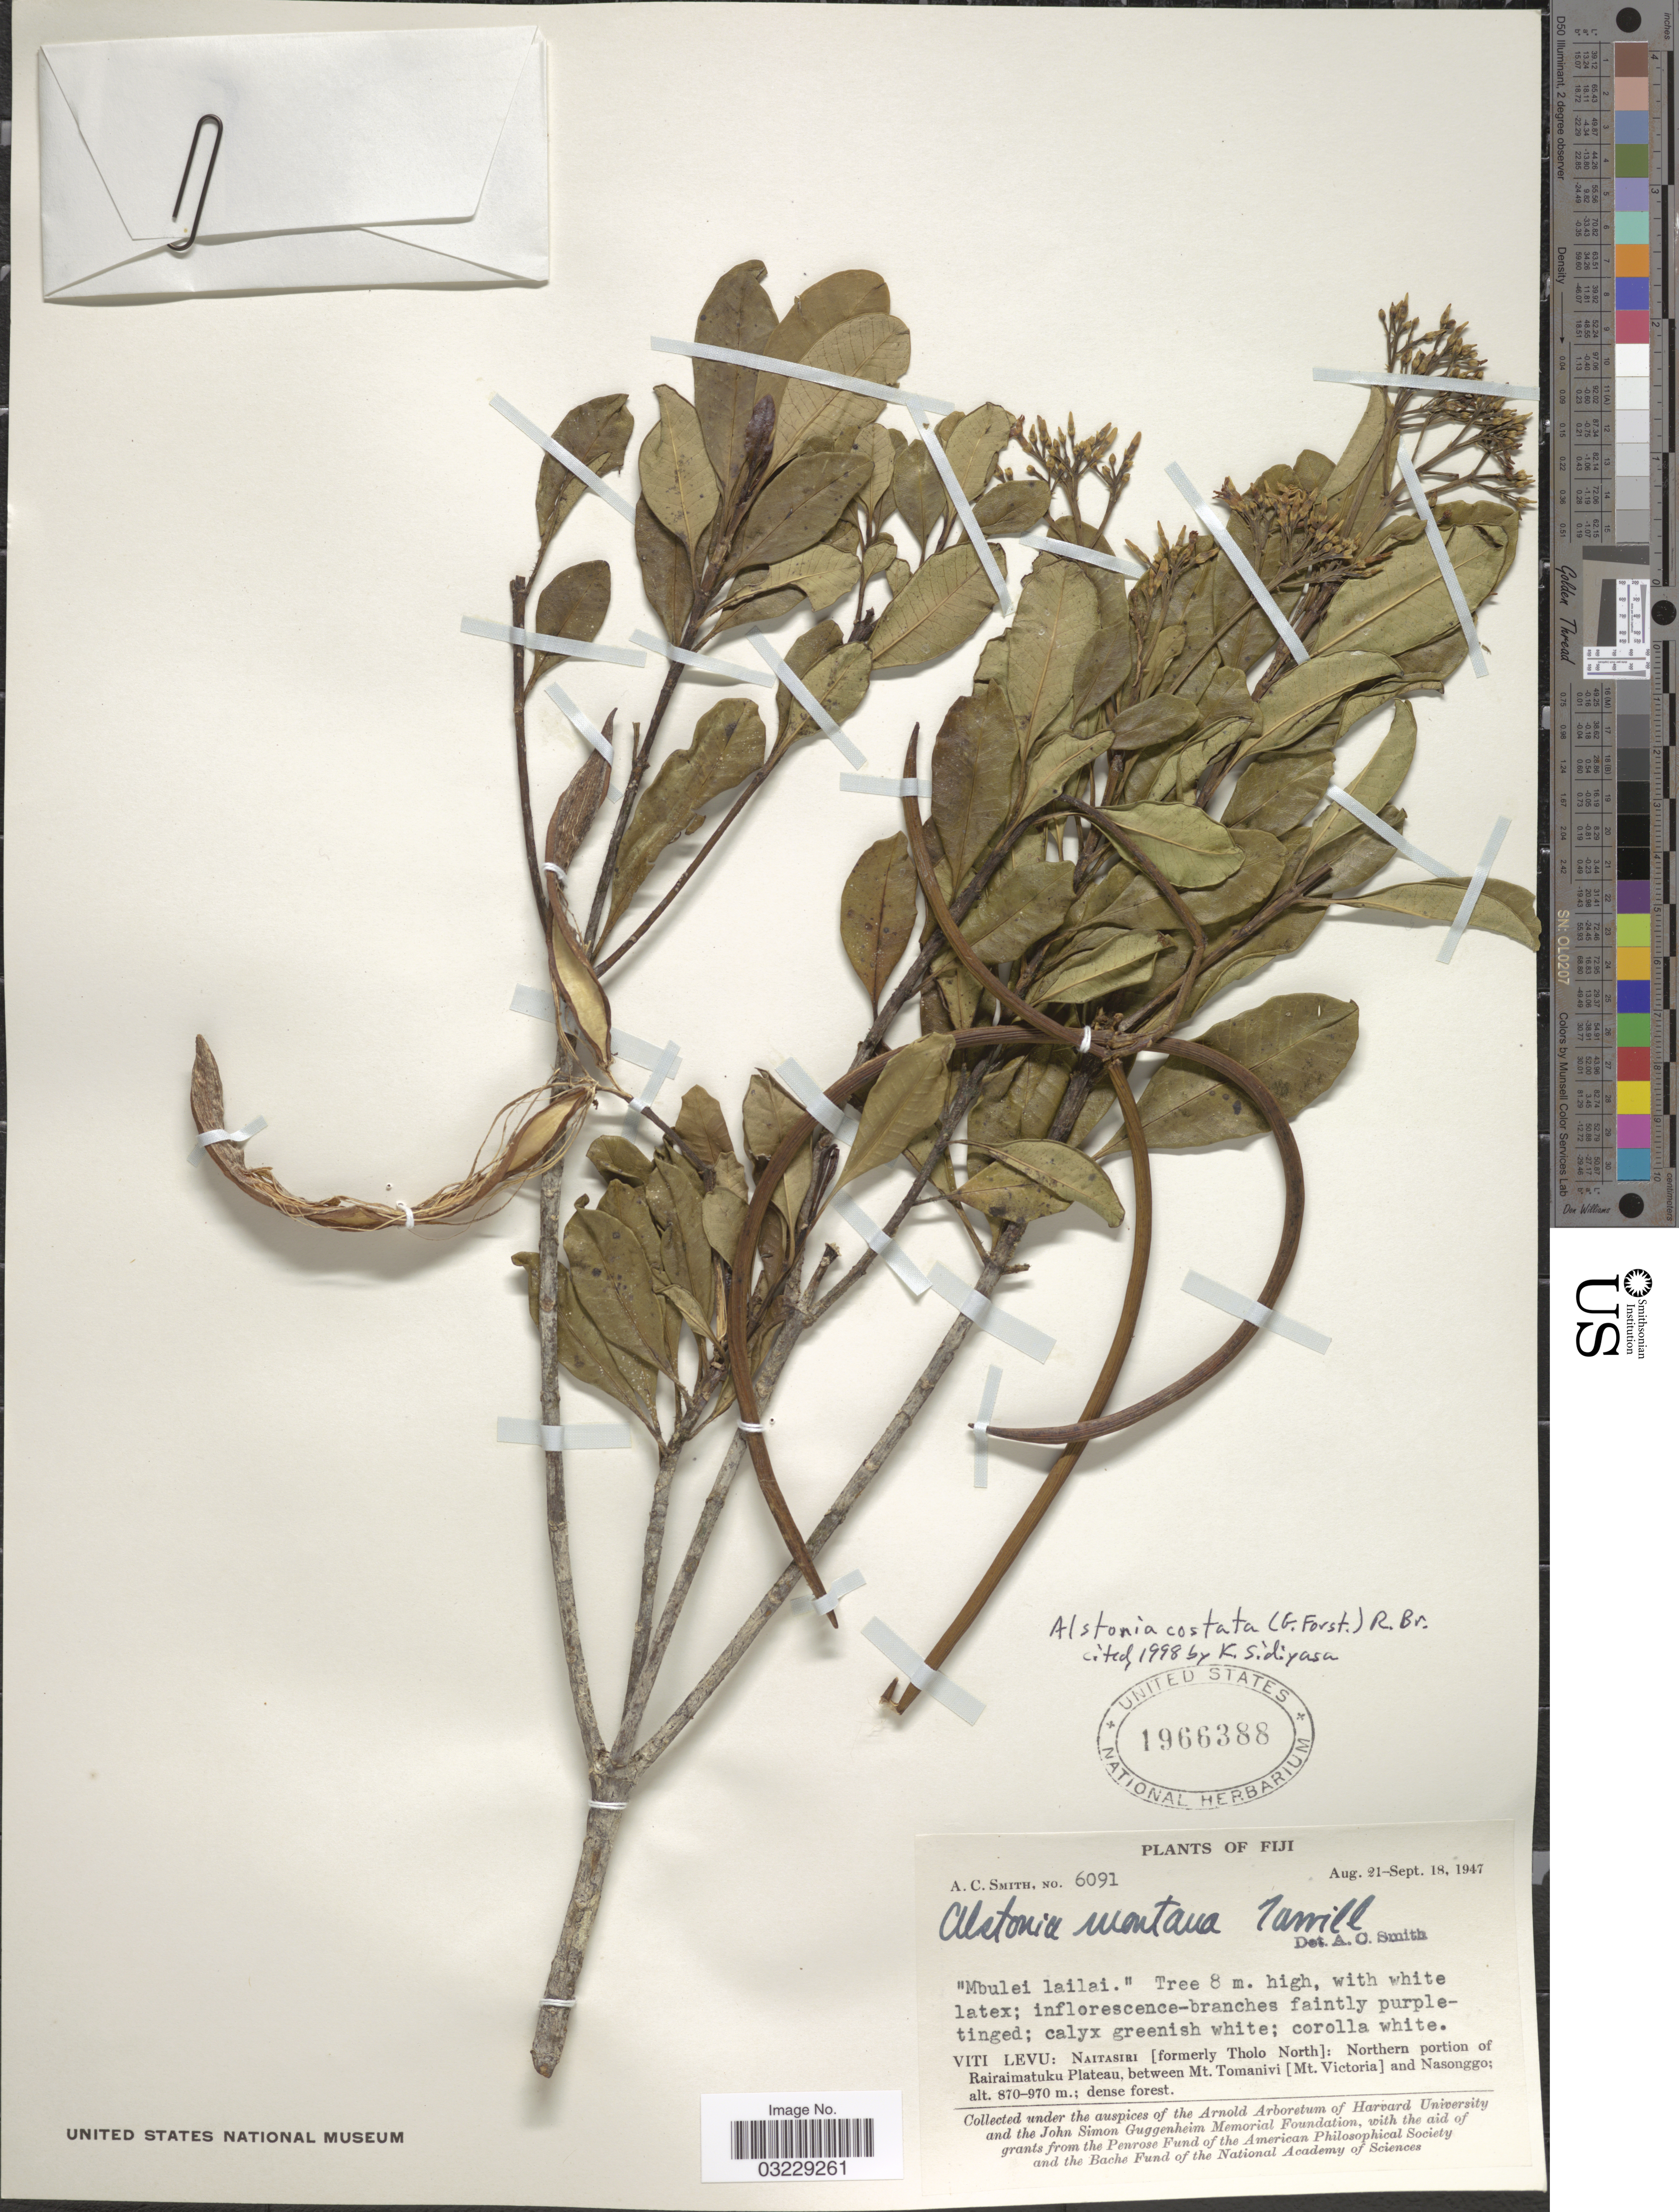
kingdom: Plantae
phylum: Tracheophyta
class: Magnoliopsida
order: Gentianales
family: Apocynaceae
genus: Alstonia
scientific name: Alstonia costata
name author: (G. Forst.) R. Br.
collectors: A. C. Smith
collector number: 6091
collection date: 1947-08-21/1947-09-18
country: Fiji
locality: Viti Levu: Naitasiri [formerly Tholo North]: Northern portion of Rairaimatuku Plateau, between Mt. Tomanivi [Mt. Victoria] and Nasonggo.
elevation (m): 870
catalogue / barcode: US 1966388